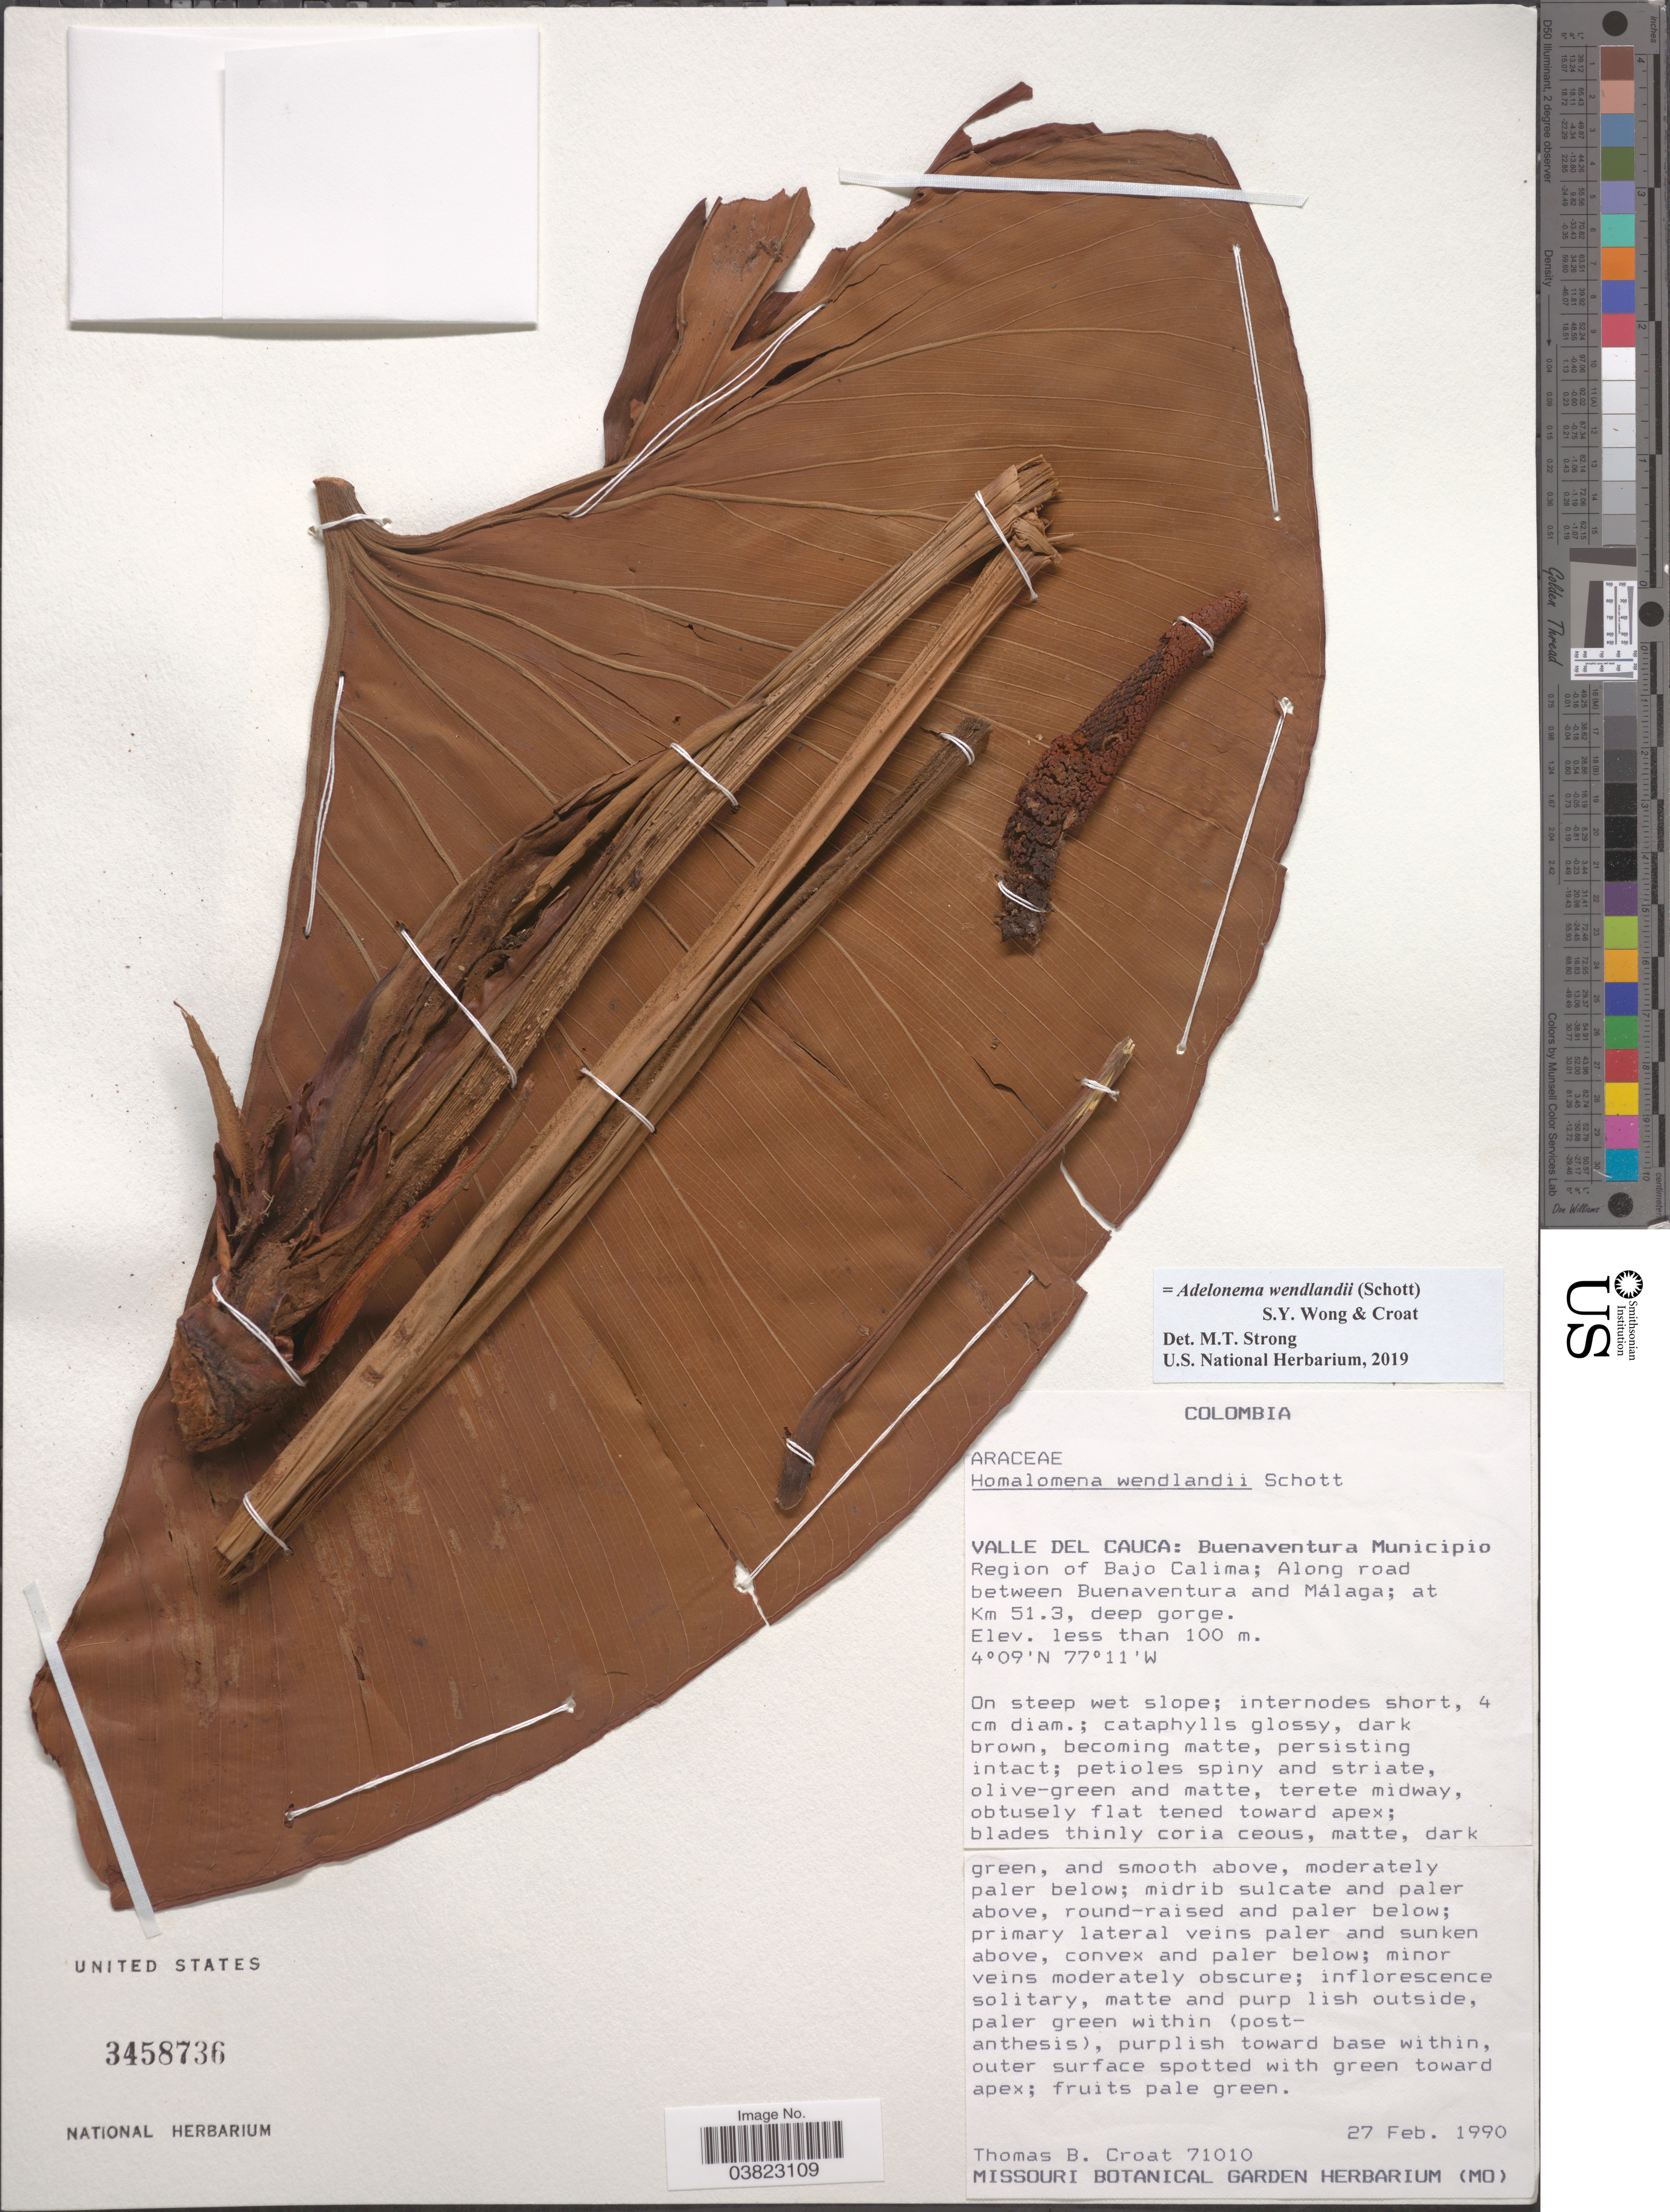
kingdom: Plantae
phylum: Tracheophyta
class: Liliopsida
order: Alismatales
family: Araceae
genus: Adelonema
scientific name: Adelonema wendlandii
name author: (Schott) S.Y. Wong & Croat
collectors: T. B. Croat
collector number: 71010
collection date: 1990-02-27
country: Colombia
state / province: Valle del Cauca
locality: Buenaventura Municipio Region of Bajo Calima; Along road between Buenaventura and Málaga; at Km 51.3, deep gorge.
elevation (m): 100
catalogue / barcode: US 3458736